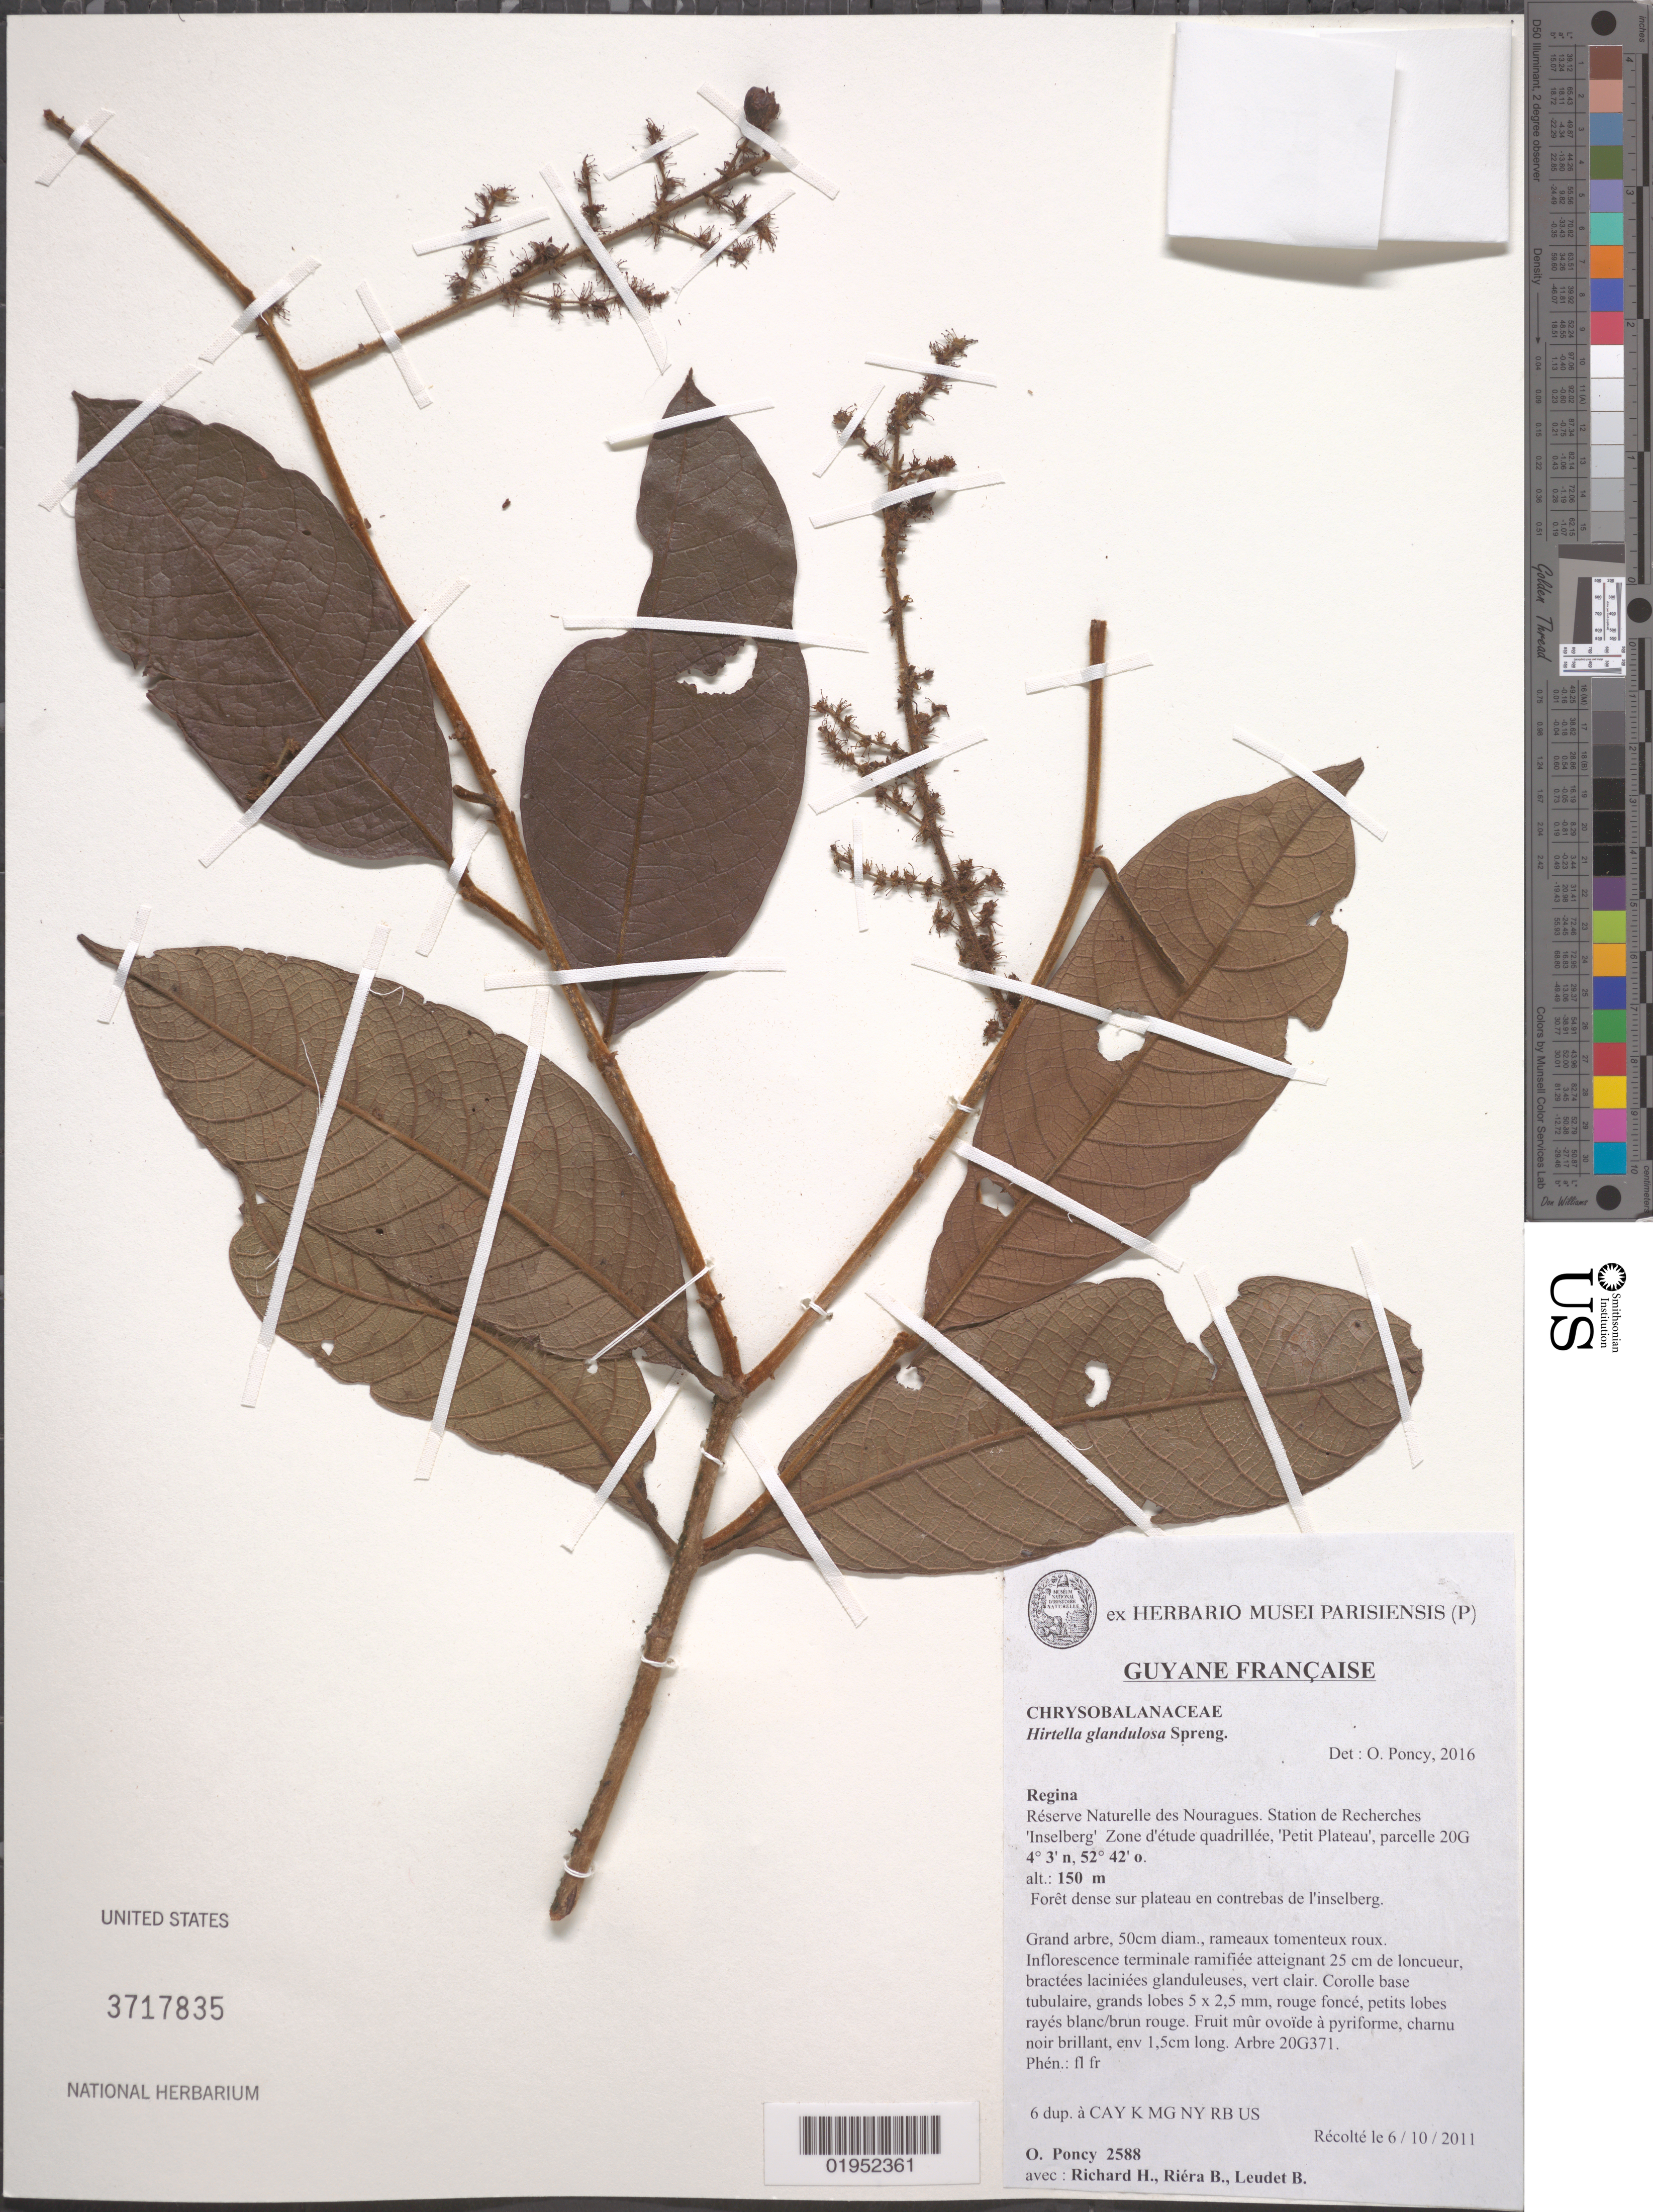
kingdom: Plantae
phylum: Tracheophyta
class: Magnoliopsida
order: Malpighiales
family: Chrysobalanaceae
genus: Hirtella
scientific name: Hirtella glandulosa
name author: Spreng.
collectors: O. Poncy, H. Richard, B. Riéra & B. Leudet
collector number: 2588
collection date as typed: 6 Oct 2011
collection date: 2011-10-06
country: French Guiana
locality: Regina: Reserve Naturelle des Nouragues. Sttion de Recherches "Inselberg" Zone d'etude quadrillee, "Petit Plateau", parcelle 20G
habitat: Foret dense sur plateau en contrebas de l'inselberg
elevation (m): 150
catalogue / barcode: US 3717835